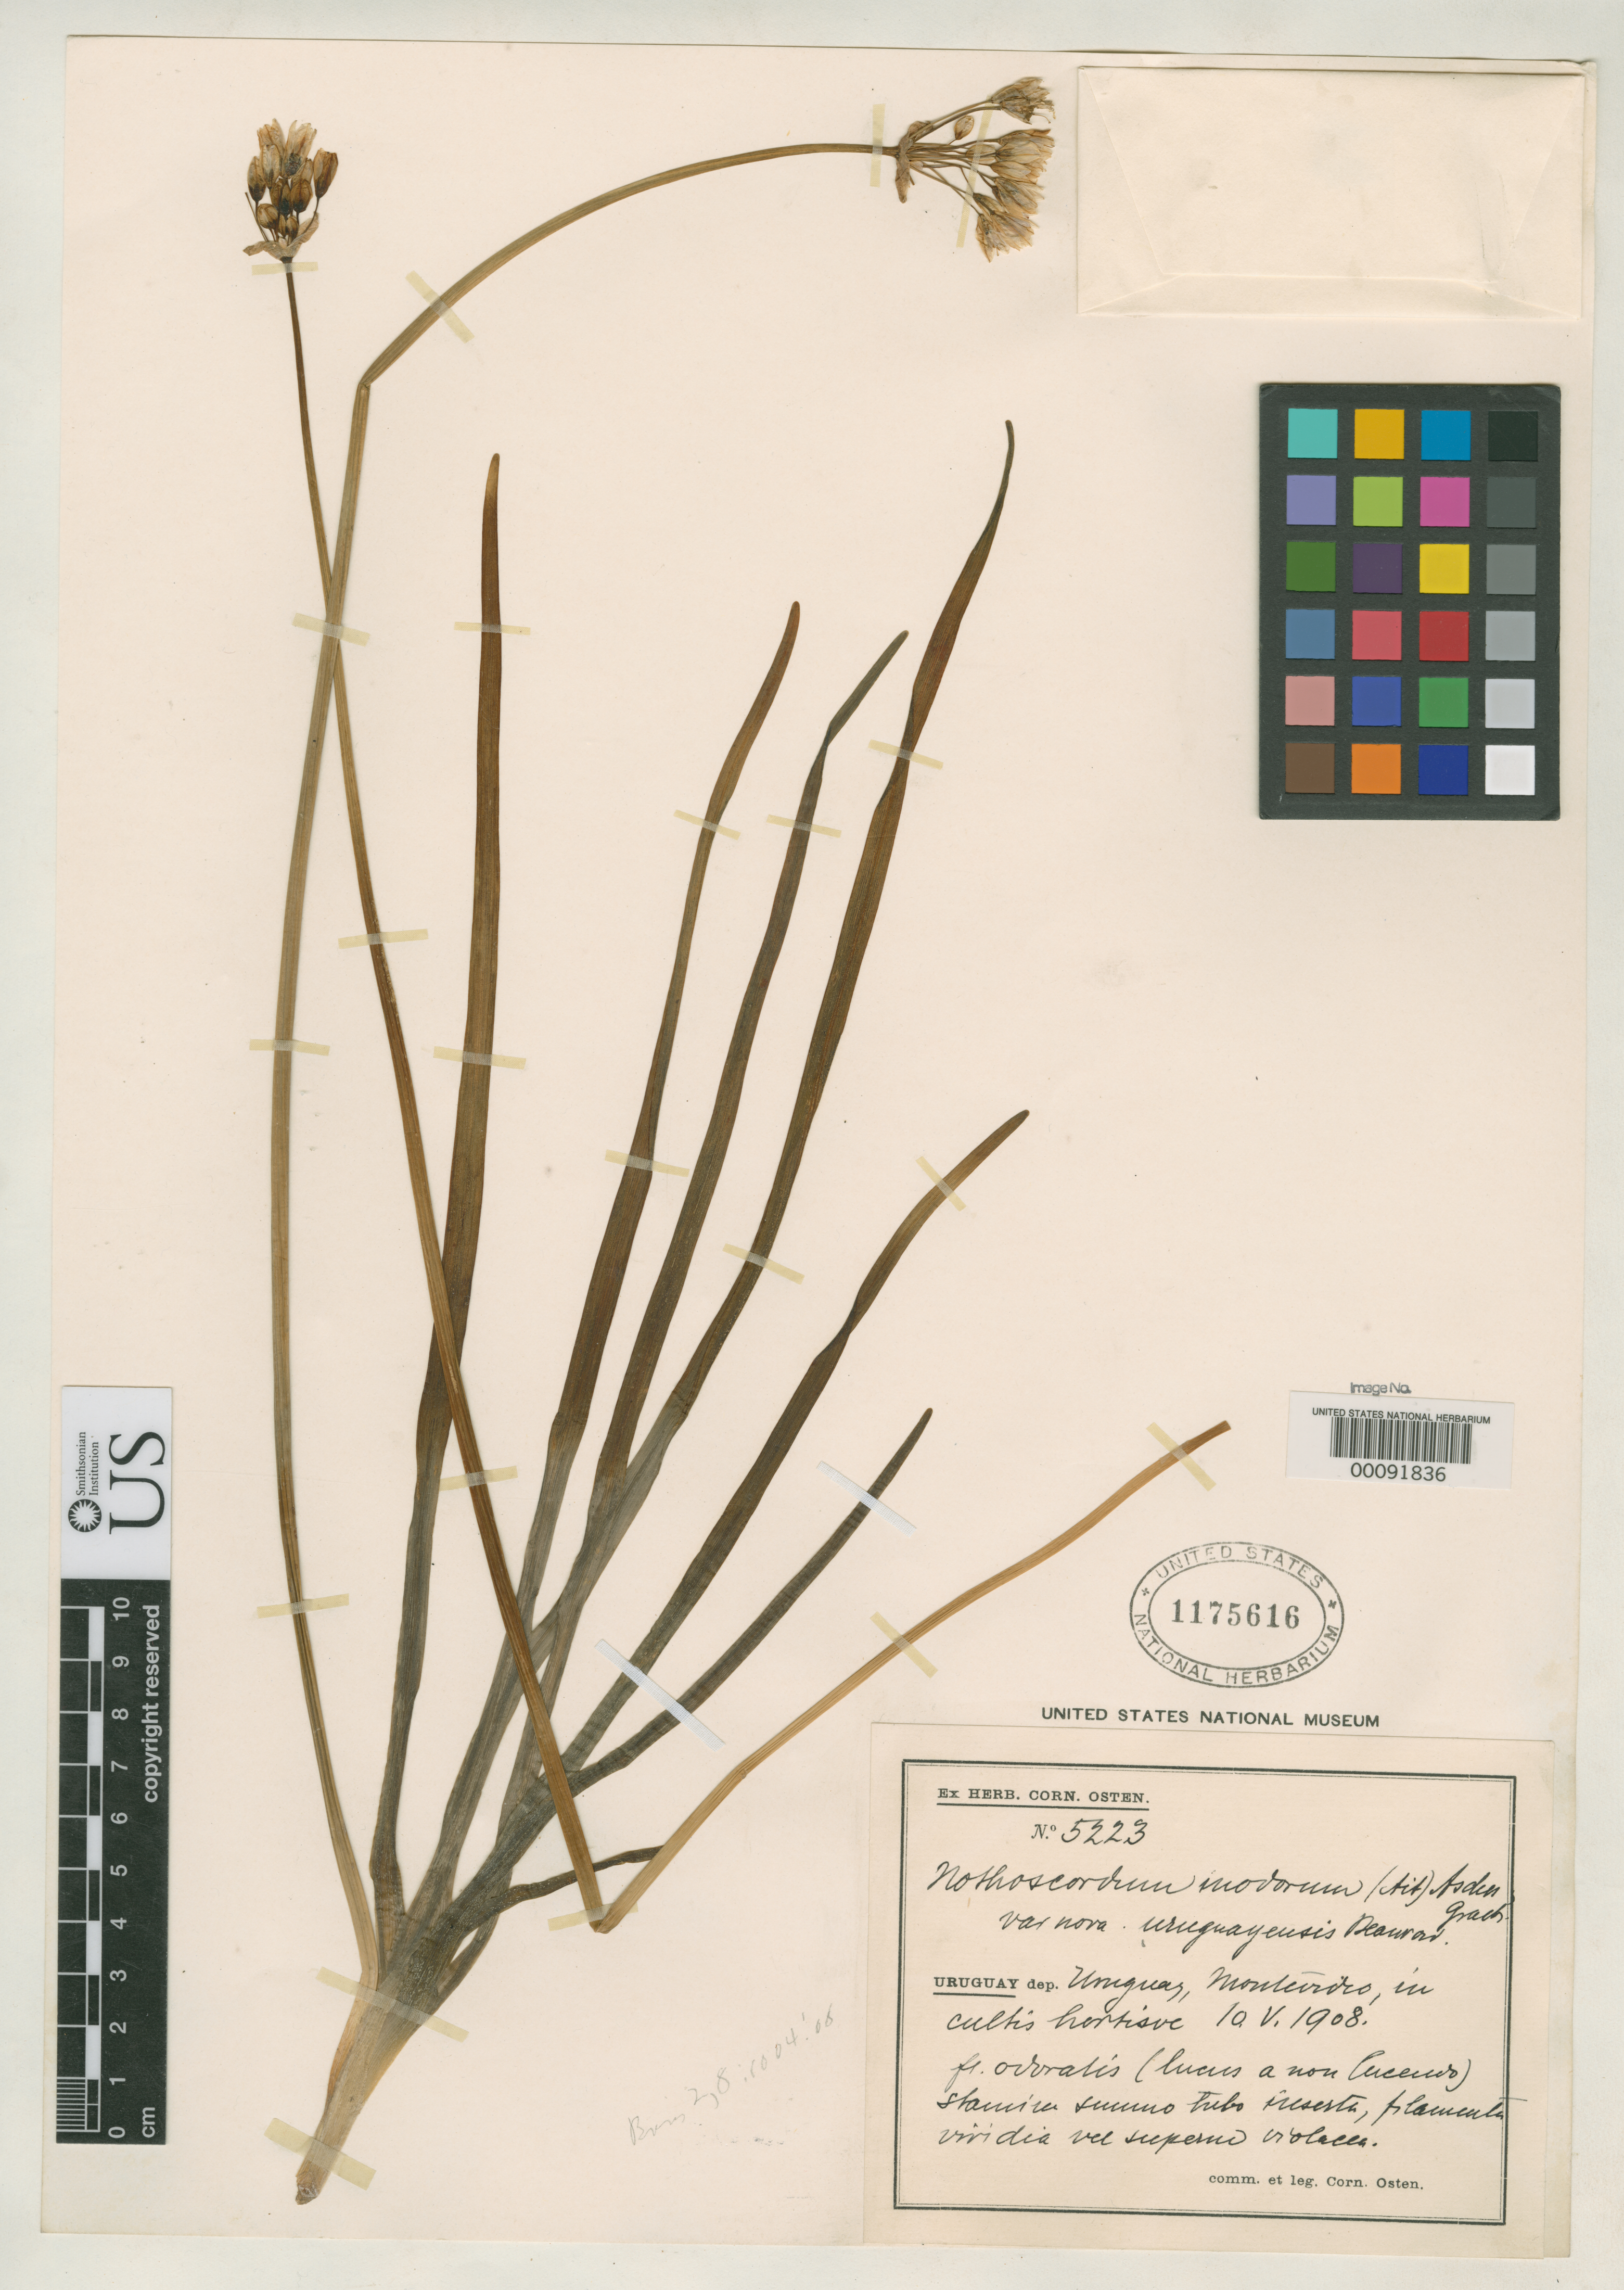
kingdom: Plantae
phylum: Tracheophyta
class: Liliopsida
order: Asparagales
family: Amaryllidaceae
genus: Nothoscordum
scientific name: Nothoscordum inodorum var. uruguayense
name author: Beauverd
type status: Isotype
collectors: C. Osten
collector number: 5223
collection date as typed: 10 May 1908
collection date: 1908-05-10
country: Uruguay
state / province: Montevideo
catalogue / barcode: US 1175616